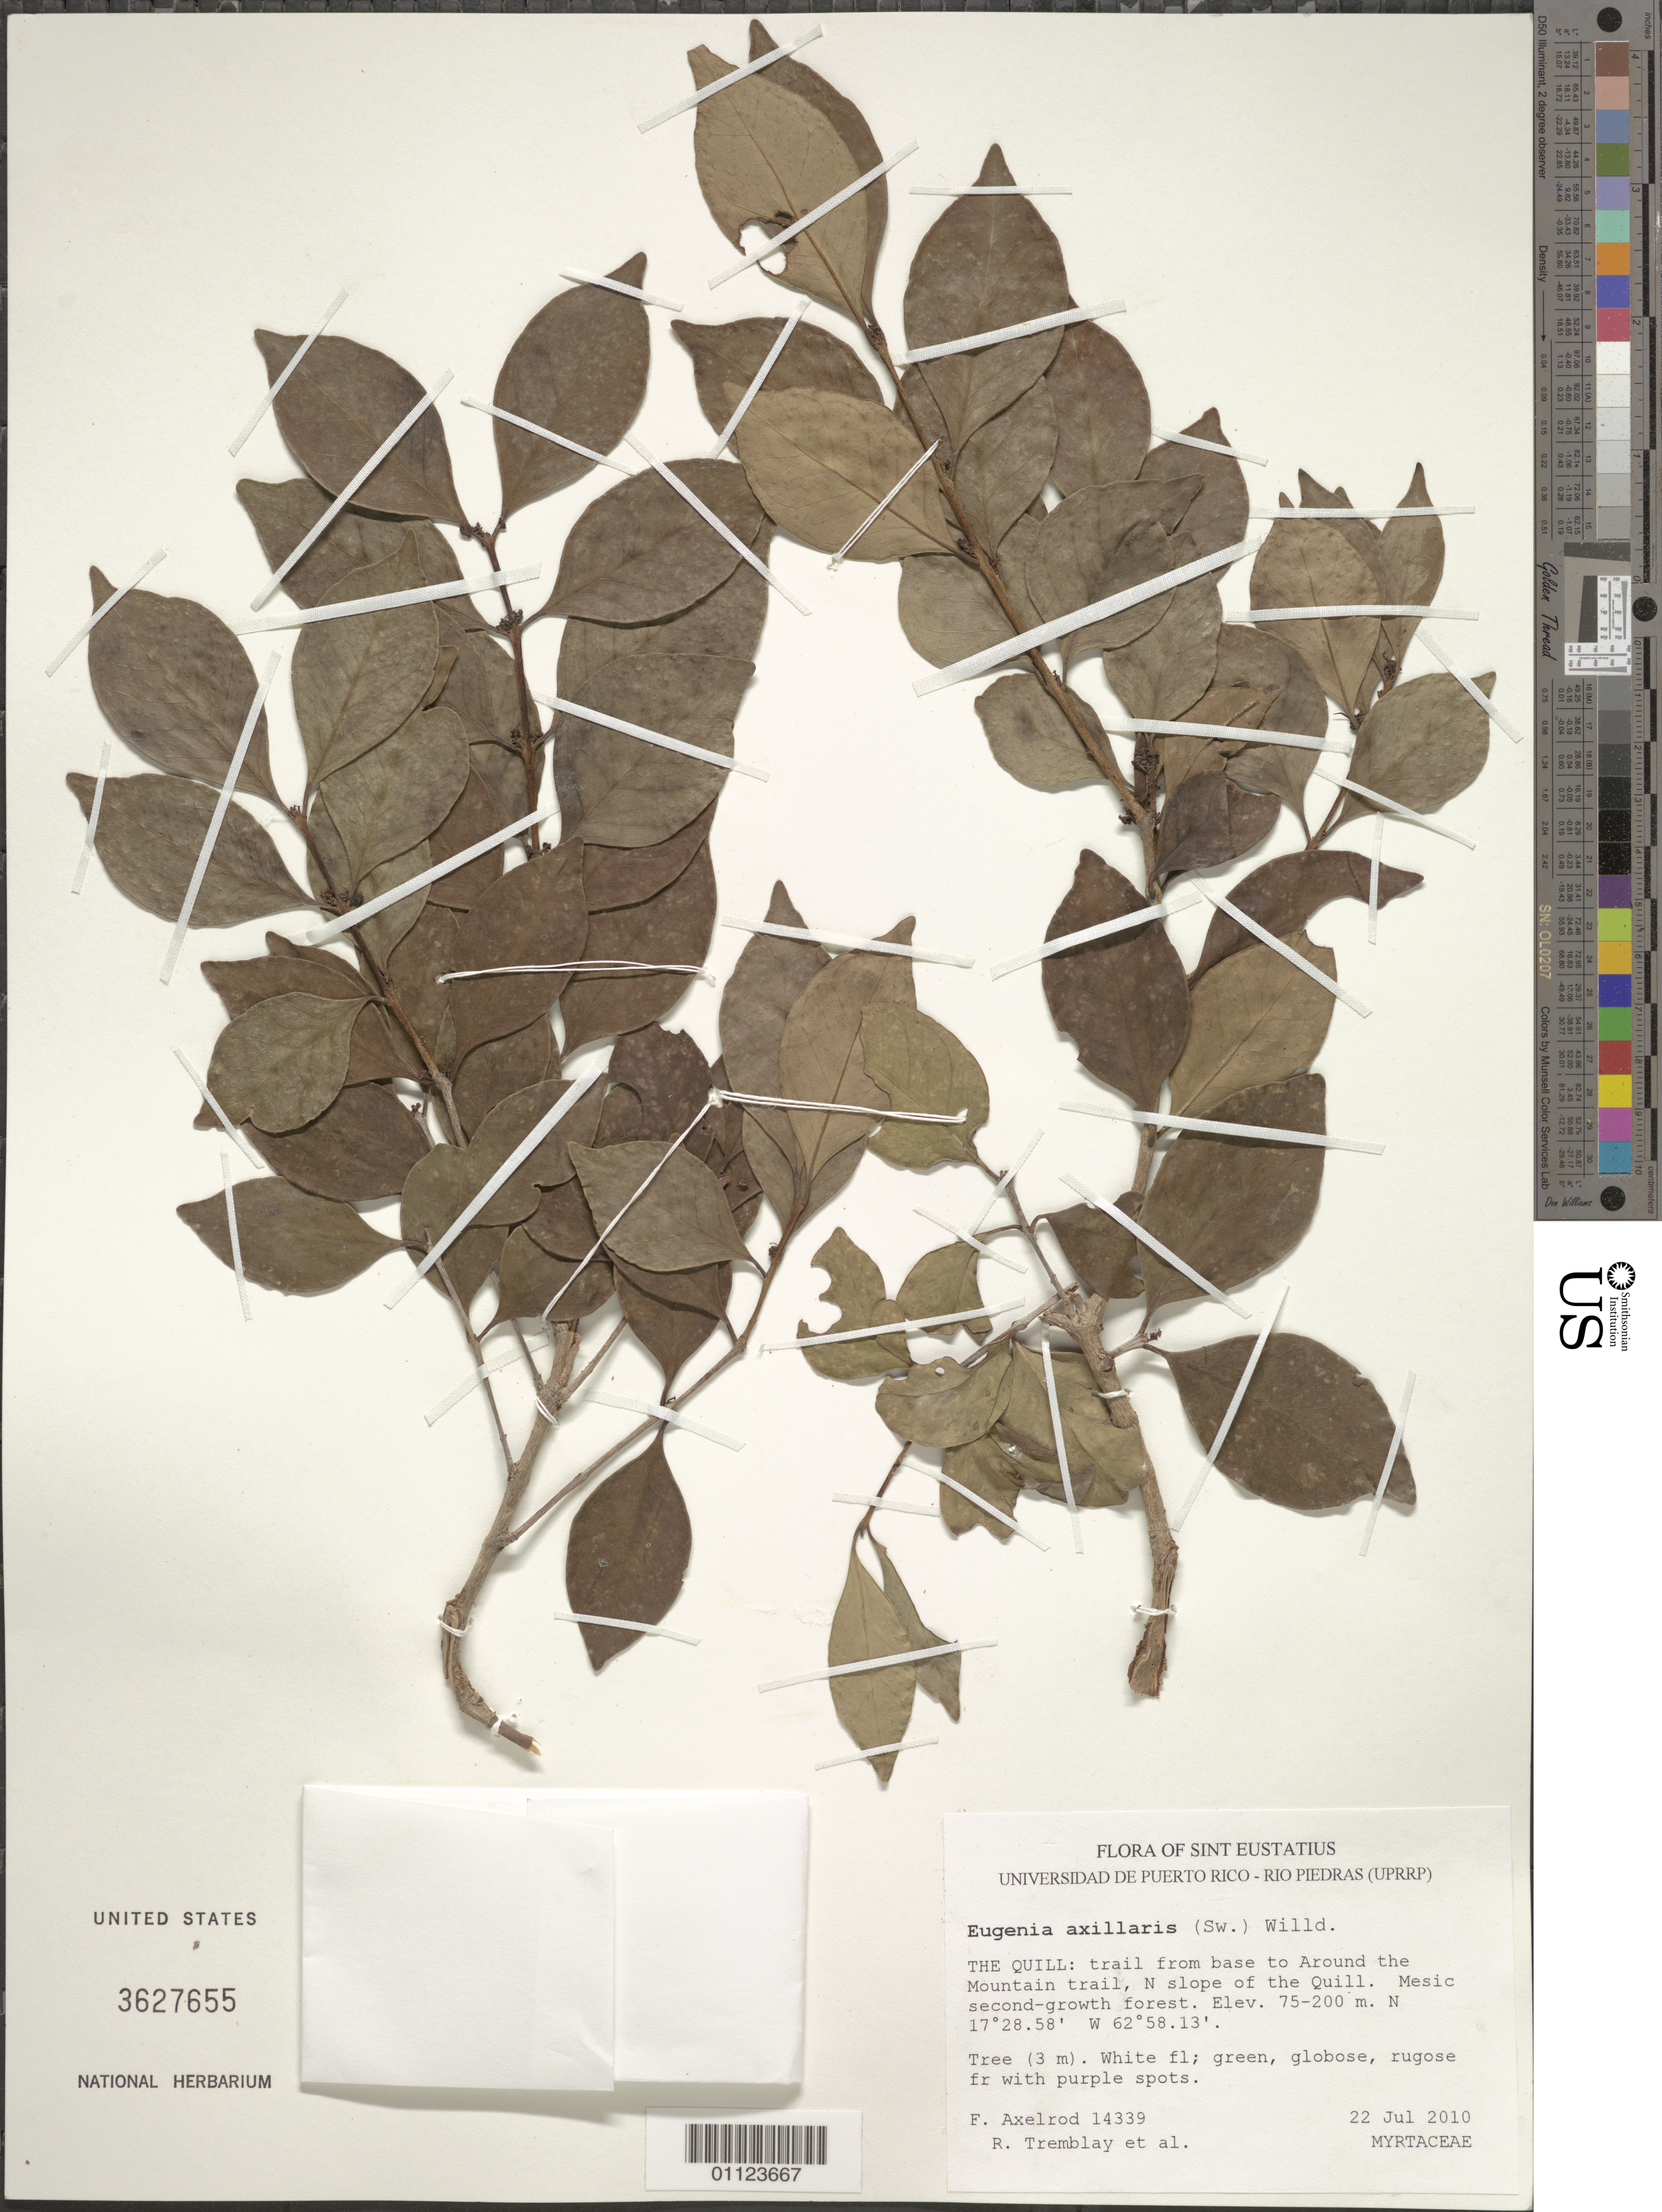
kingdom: Plantae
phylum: Tracheophyta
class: Magnoliopsida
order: Myrtales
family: Myrtaceae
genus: Eugenia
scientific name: Eugenia axillaris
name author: (Sw.) Willd.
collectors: F. S. Axelrod et al.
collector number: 14339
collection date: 2010-07-22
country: Puerto Rico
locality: The Quill: trail from base to Around the Mountain trail, N slope of the Quill.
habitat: Mesic second-growth forest.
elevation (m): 75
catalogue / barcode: US 3627655